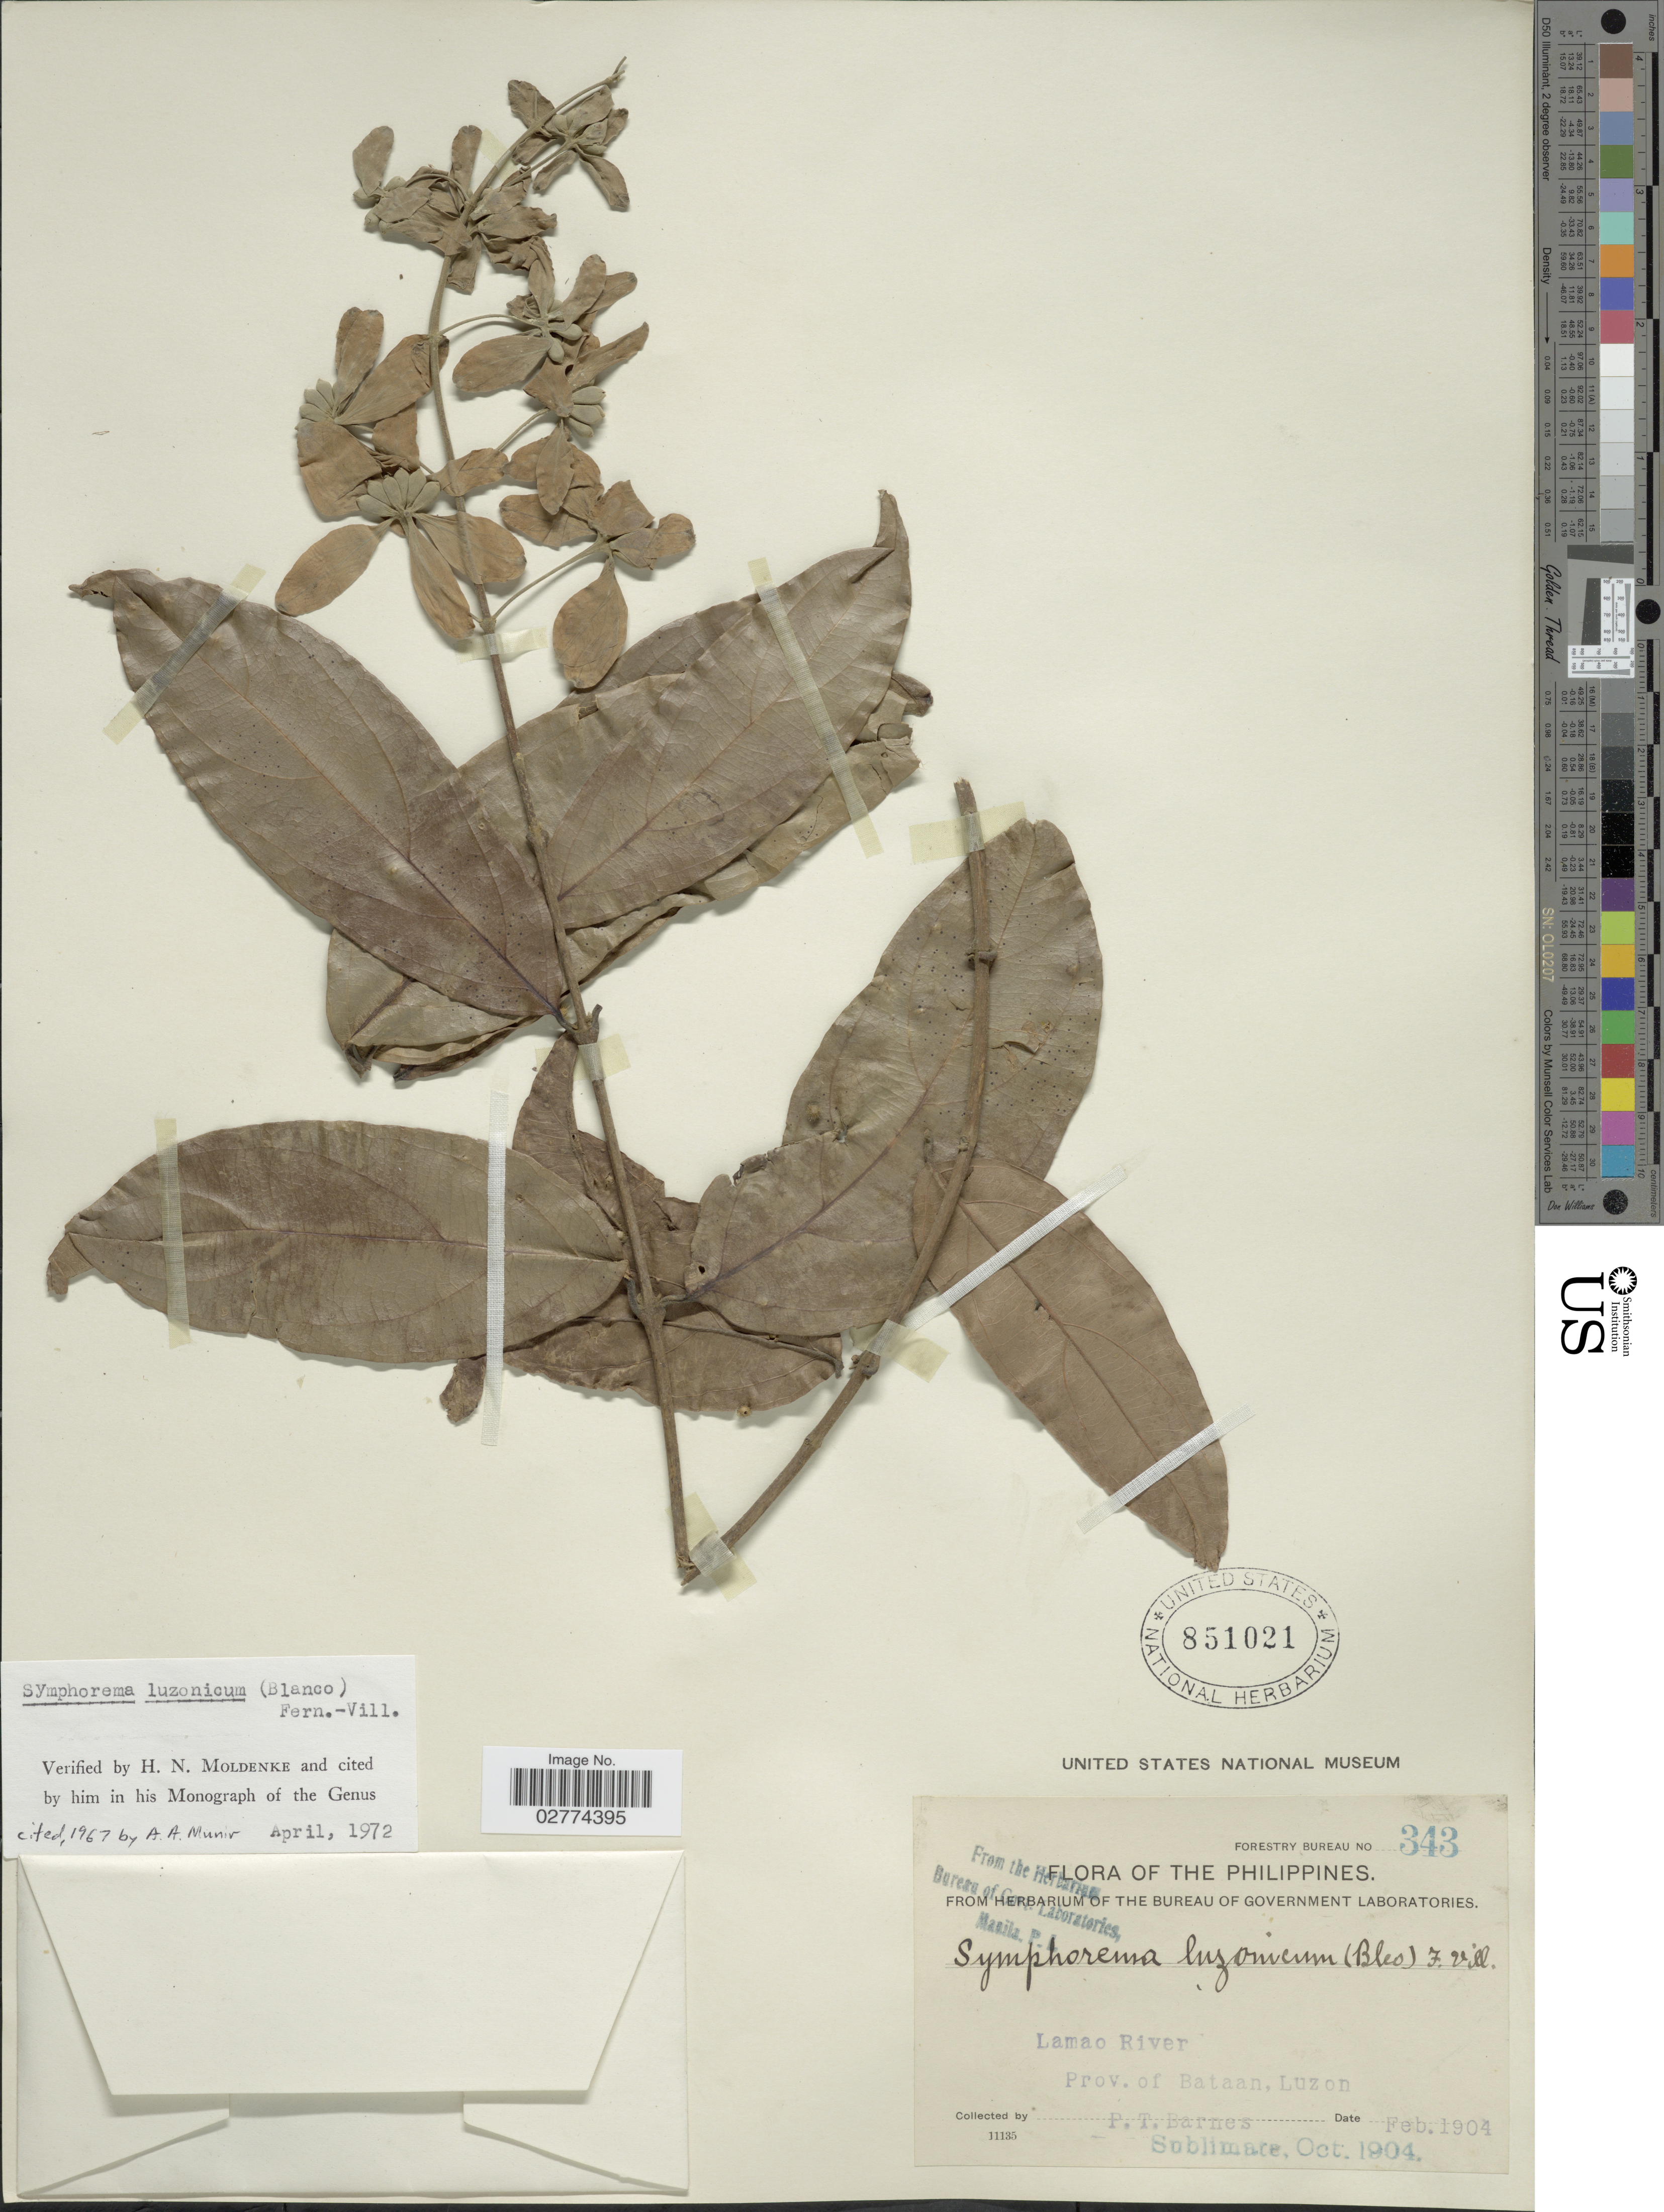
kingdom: Plantae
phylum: Tracheophyta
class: Magnoliopsida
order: Lamiales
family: Lamiaceae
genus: Symphorema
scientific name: Symphorema luzonicum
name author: (Blanco) Fern.-Vill.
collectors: P. Barnes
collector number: Forestry Bureau343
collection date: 1904-02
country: Philippines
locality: Lamao River, Prov. of Bataan, Luzon.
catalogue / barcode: US 851021